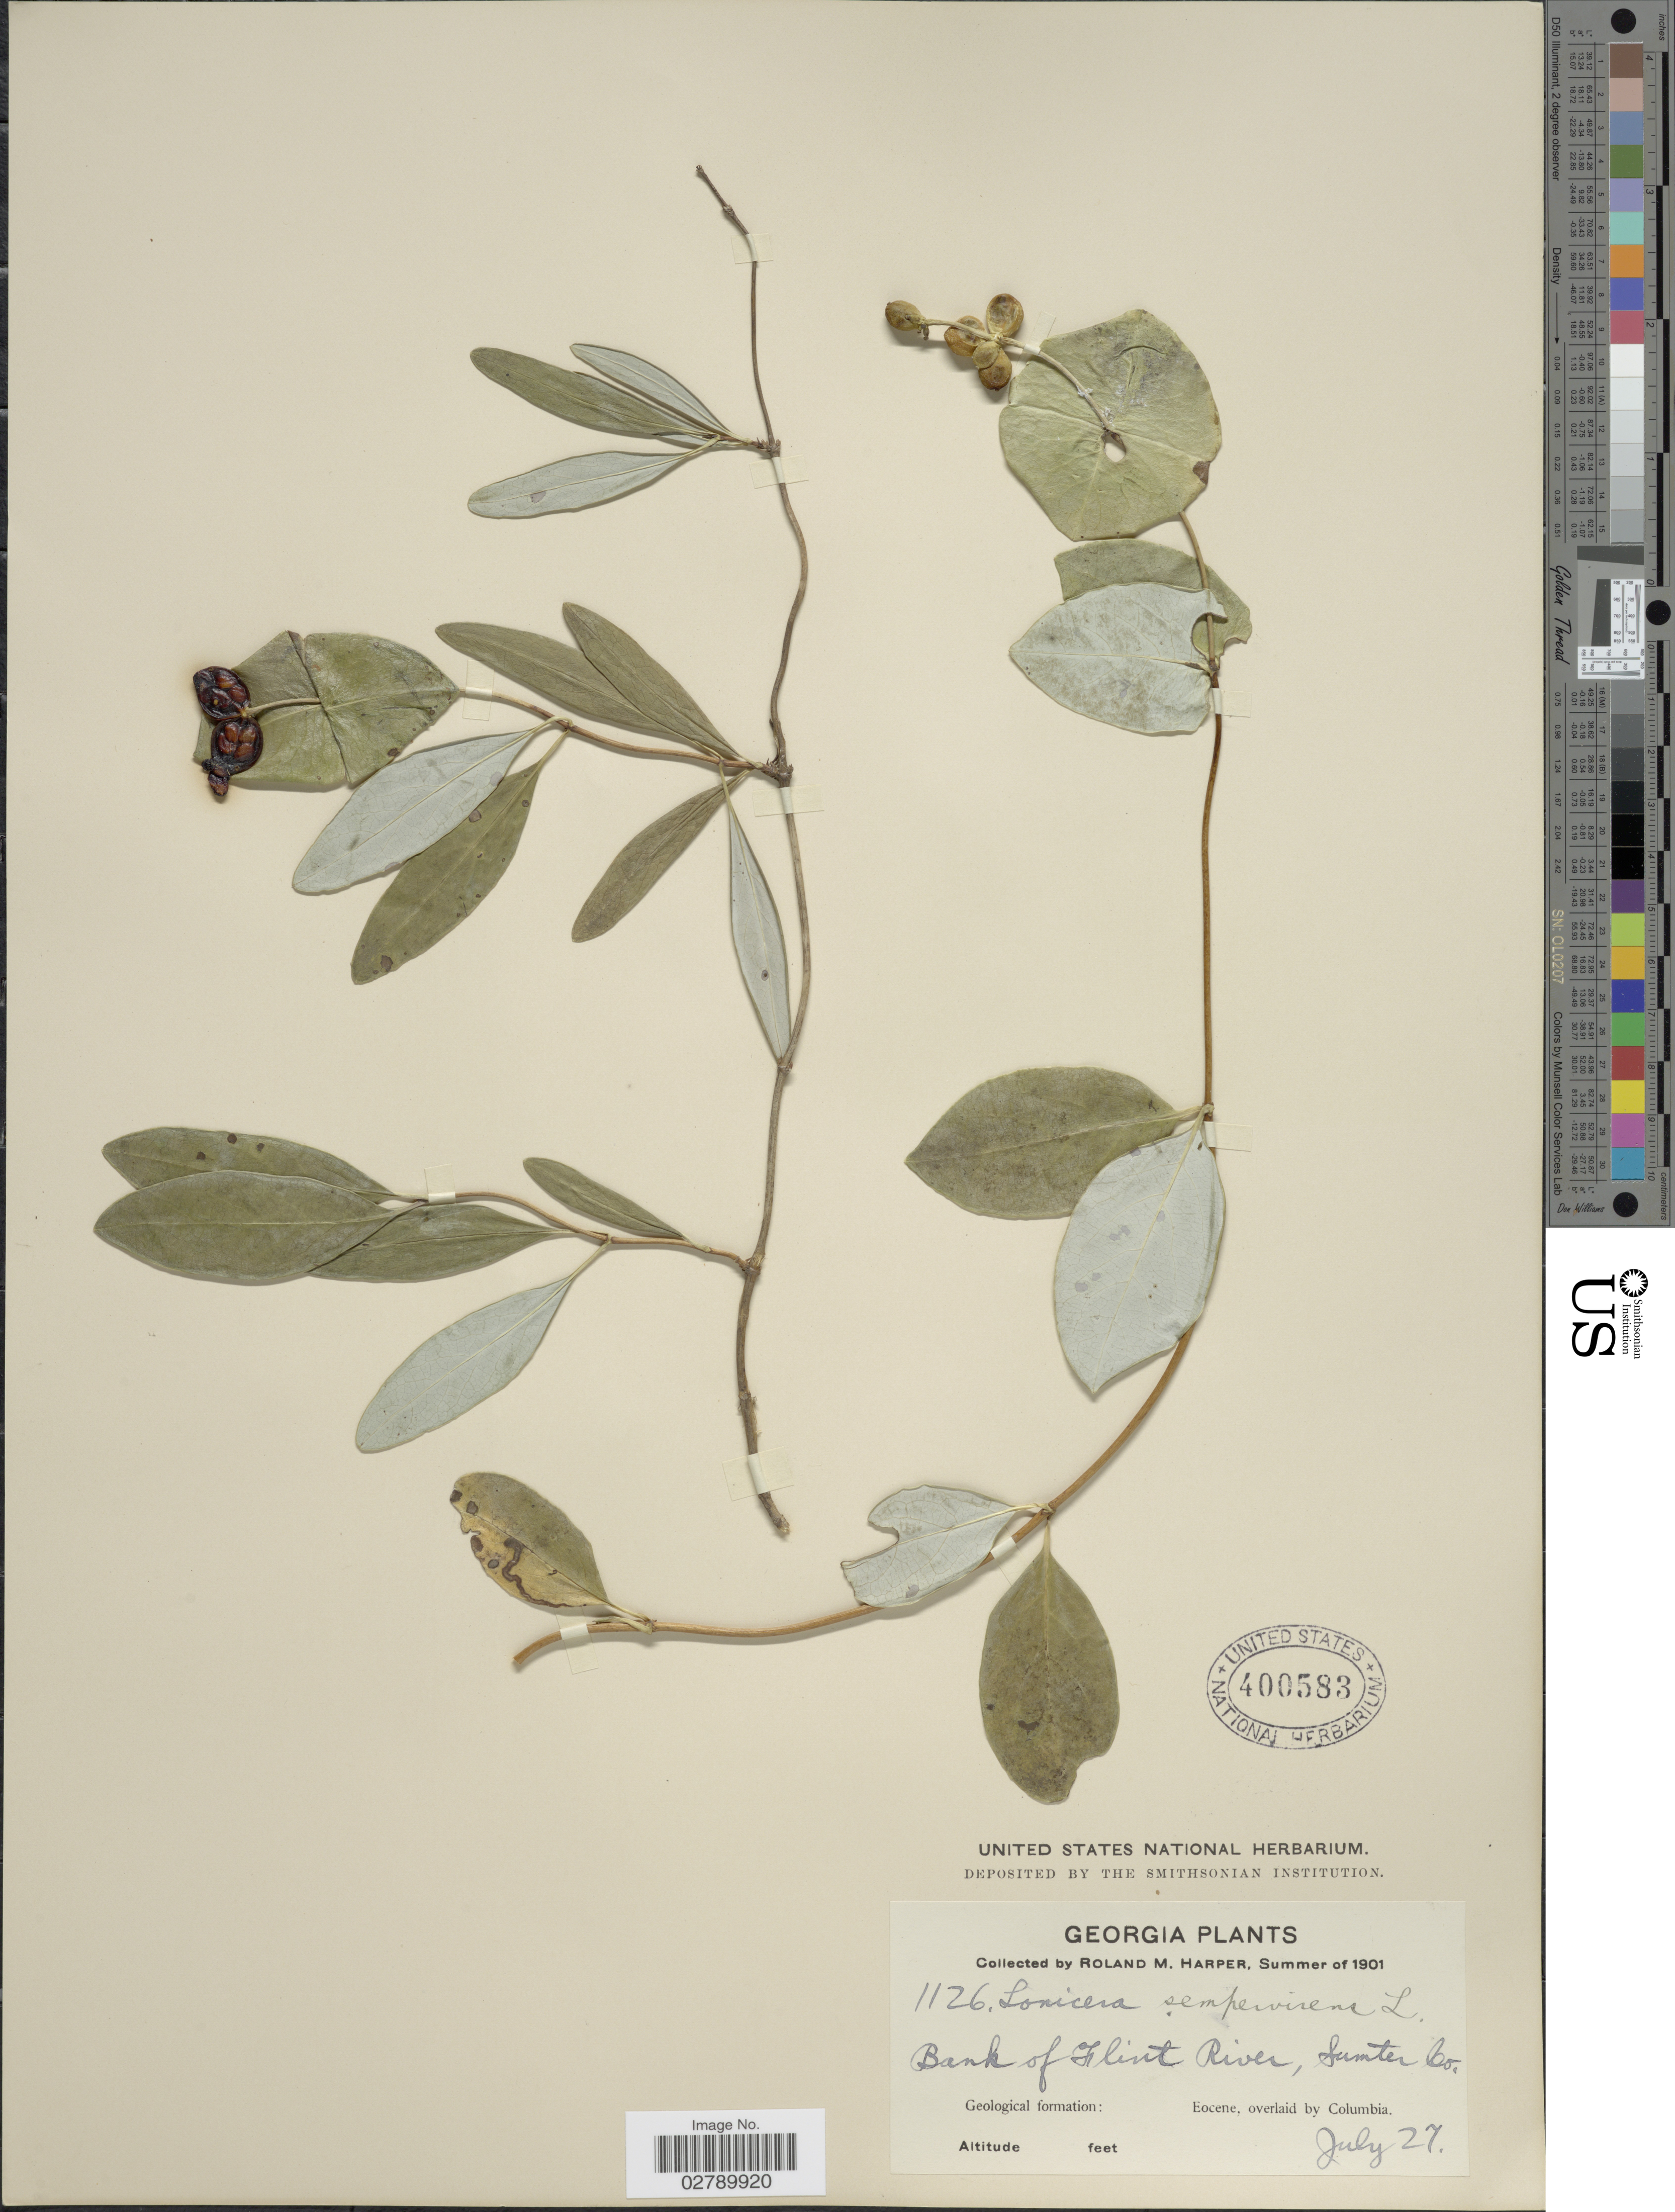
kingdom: Plantae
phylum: Tracheophyta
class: Magnoliopsida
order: Dipsacales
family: Caprifoliaceae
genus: Lonicera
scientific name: Lonicera sempervirens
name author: L.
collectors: R. M. Harper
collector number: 1126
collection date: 1901-07-27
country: United States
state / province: Georgia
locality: Bank of Flint River, Sumter Co.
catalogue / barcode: US 400583